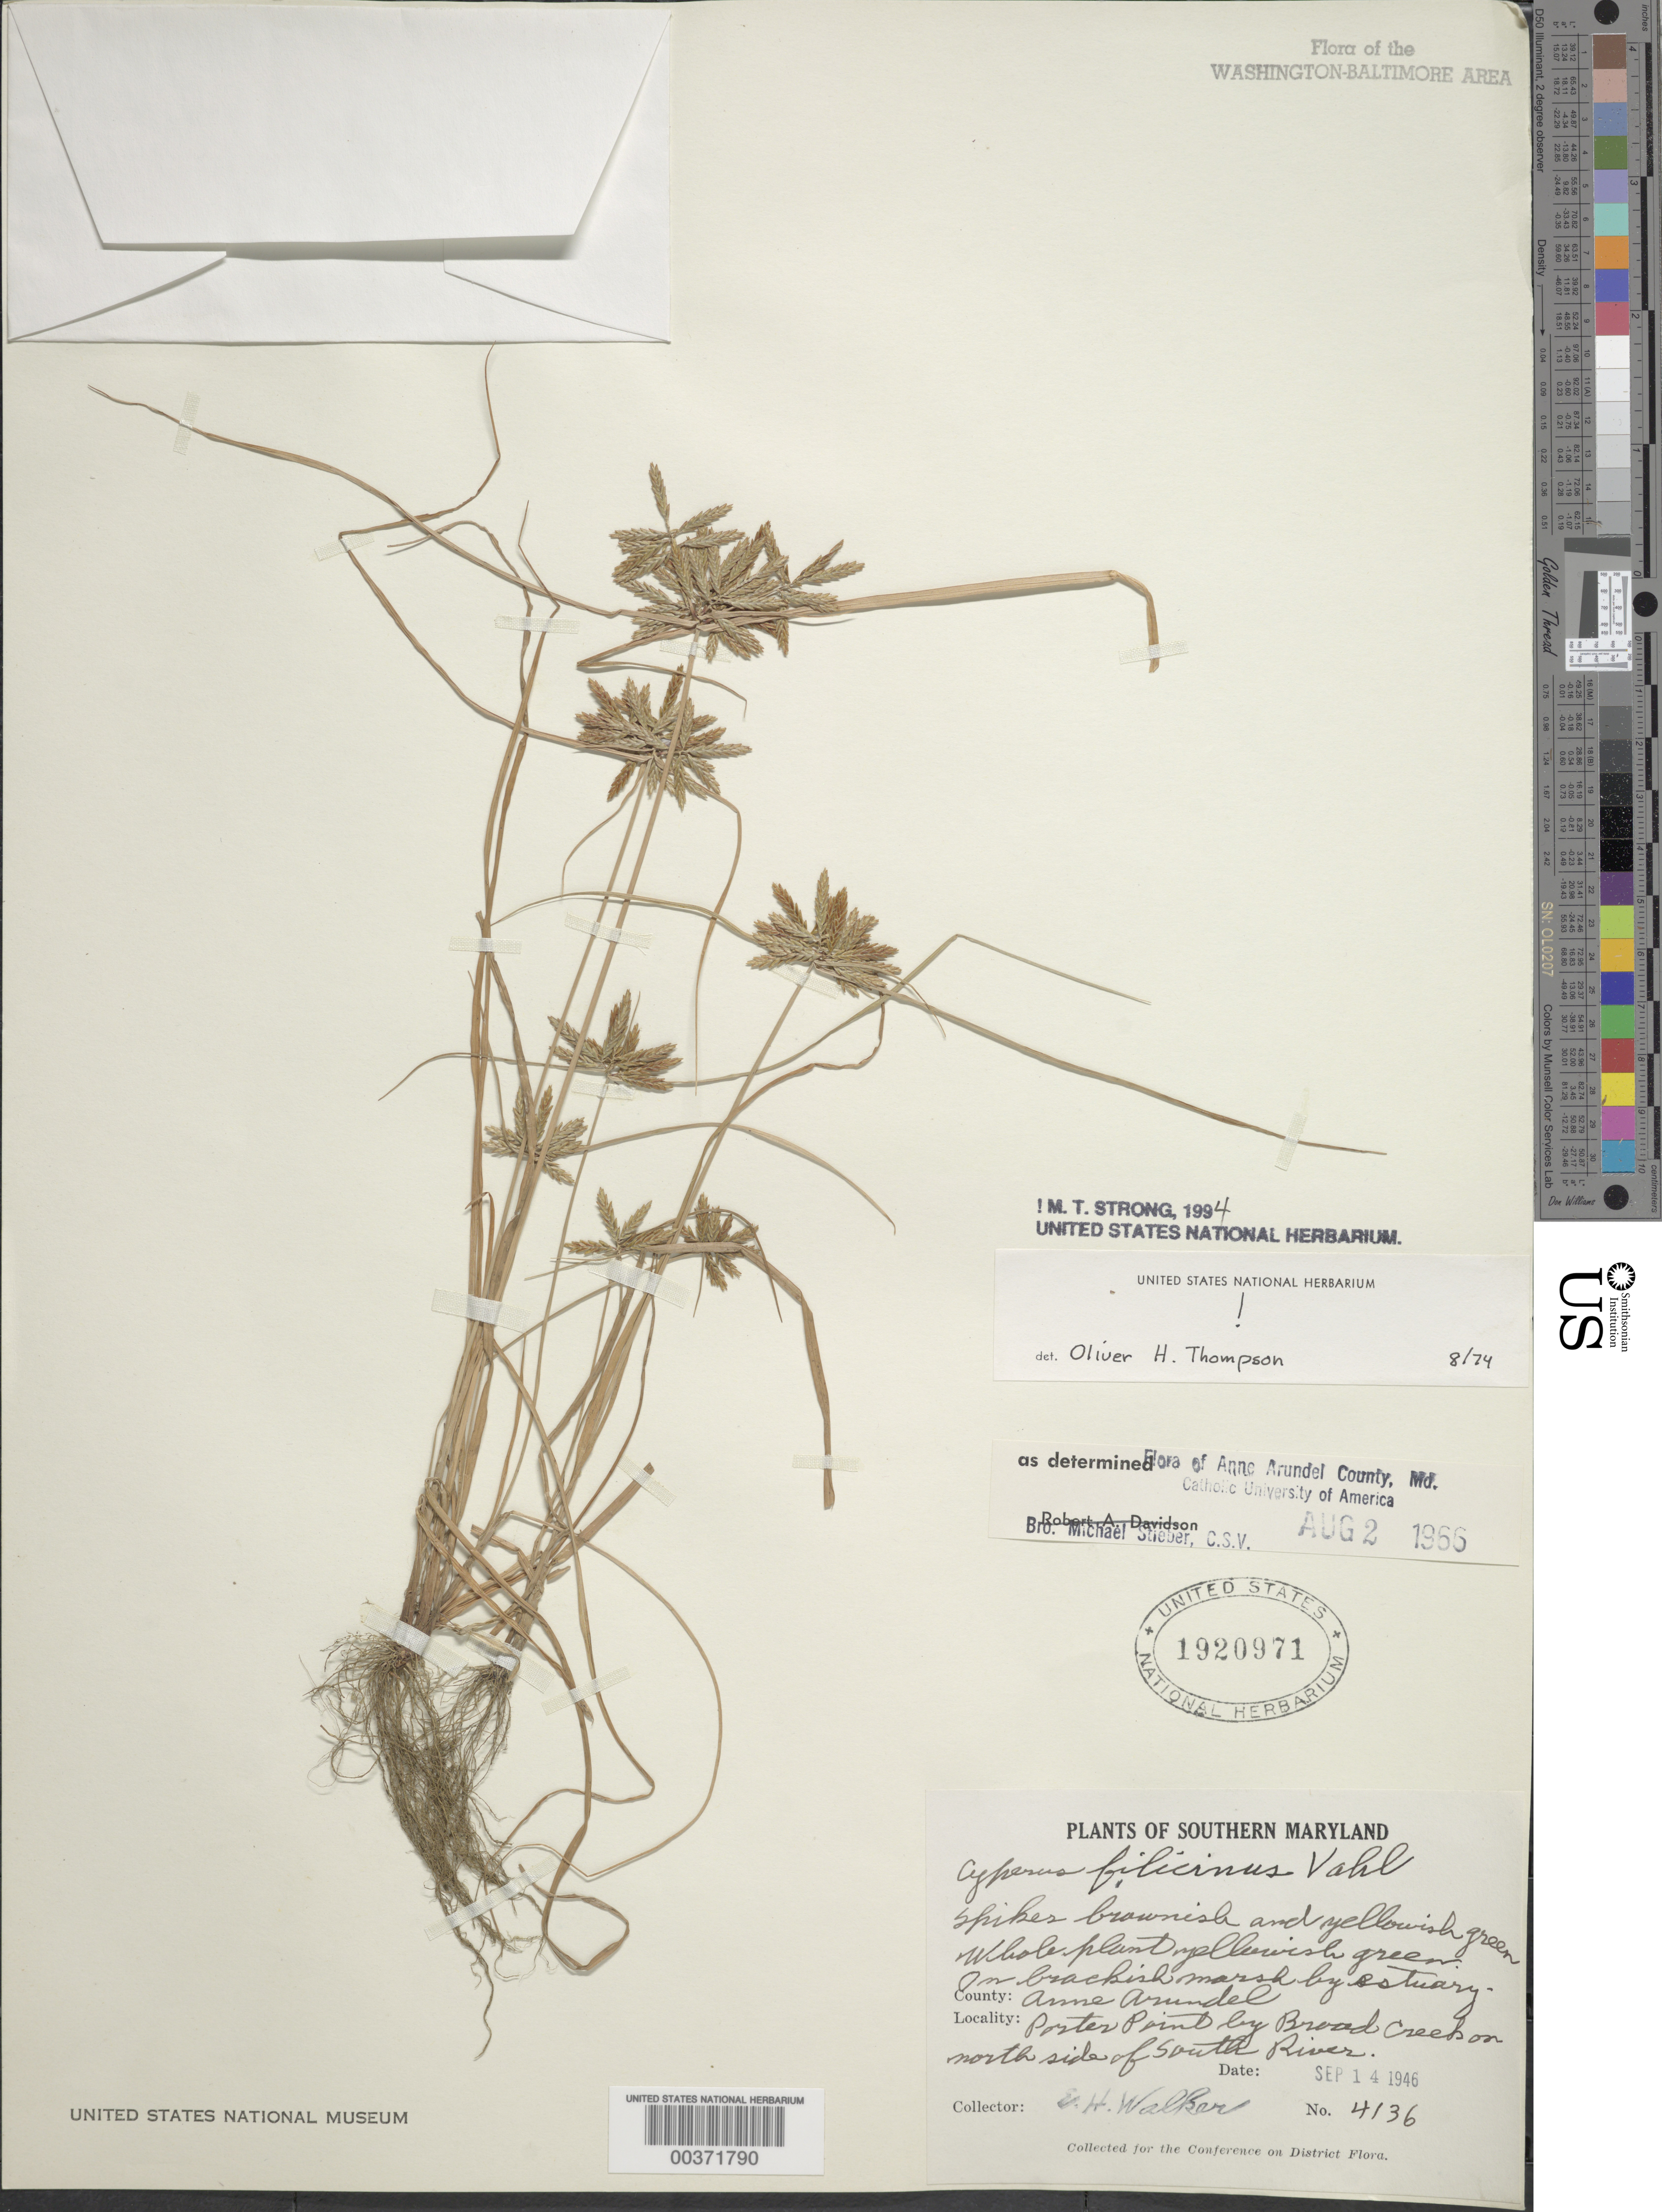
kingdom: Plantae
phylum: Tracheophyta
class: Liliopsida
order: Poales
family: Cyperaceae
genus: Cyperus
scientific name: Cyperus filicinus Vahl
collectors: E. H. Walker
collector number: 4136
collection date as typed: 14 Sep 1946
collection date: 1946-09-14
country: United States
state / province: Maryland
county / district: Anne Arundel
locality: Porter Point by Broad Creek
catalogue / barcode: US 1920971